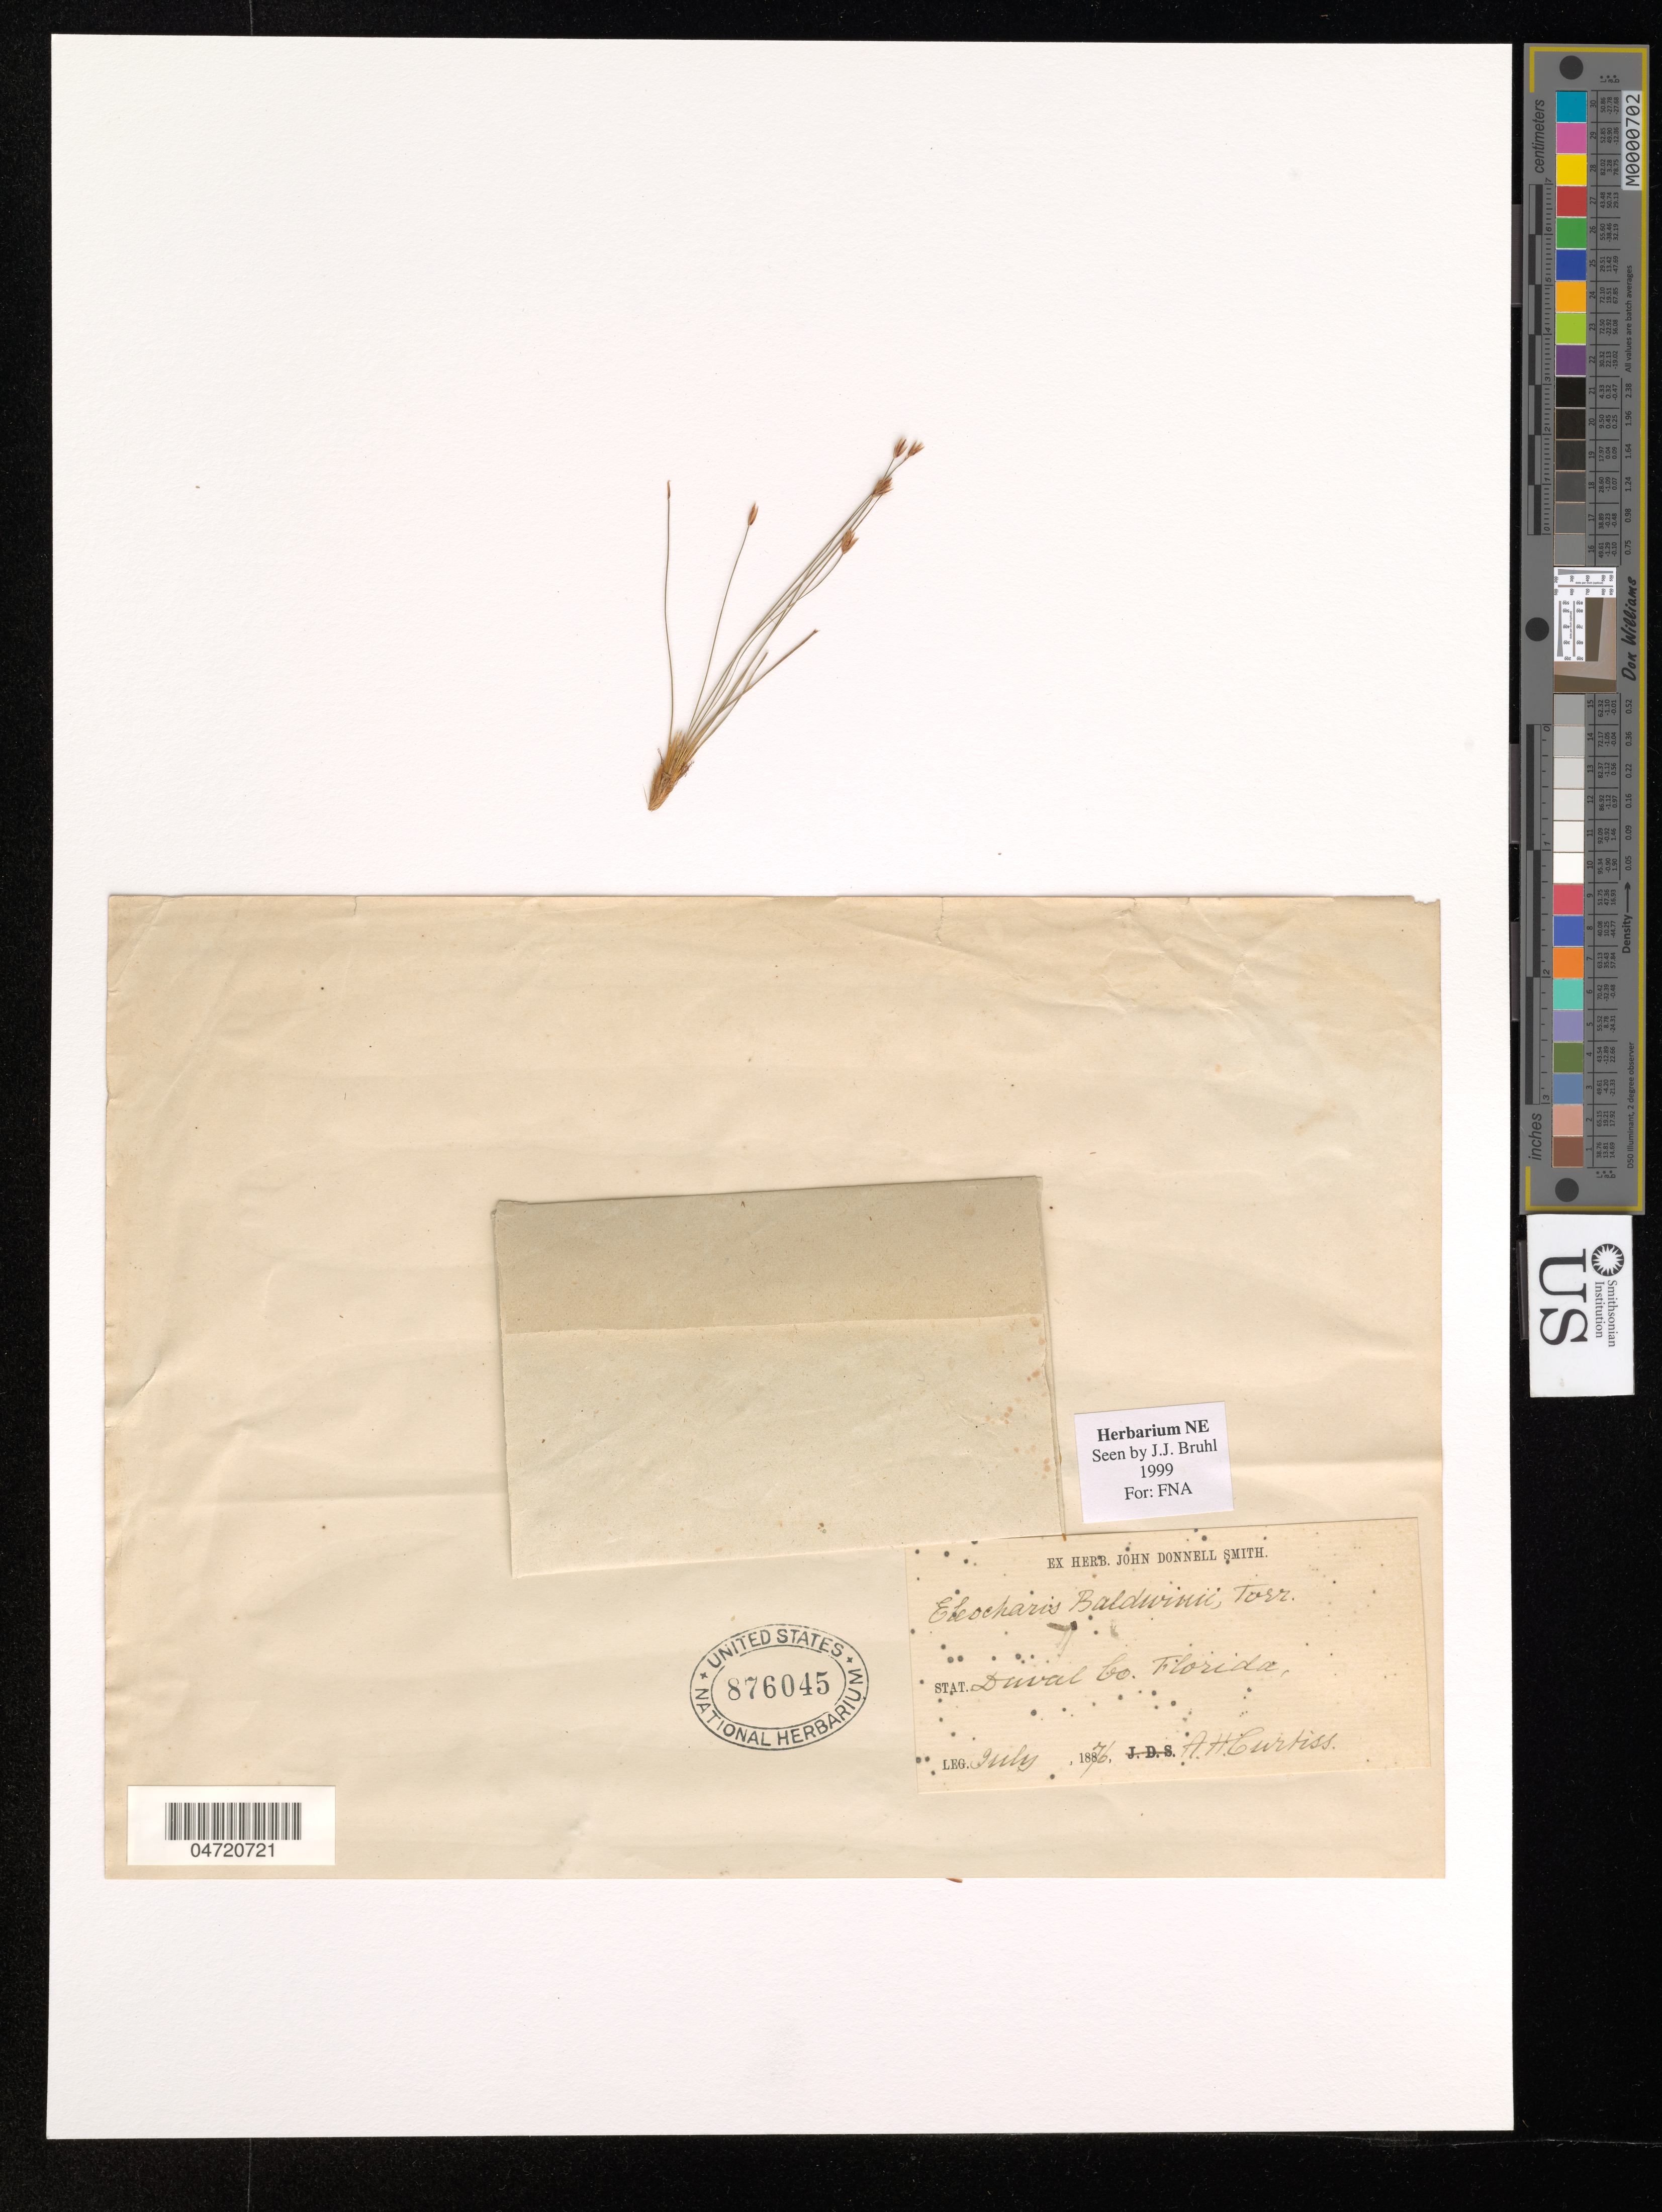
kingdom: Plantae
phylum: Tracheophyta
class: Liliopsida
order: Poales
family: Cyperaceae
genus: Eleocharis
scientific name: Eleocharis baldwinii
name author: (Torr.) Chapm.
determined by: Bruhl, J. J., (NE), University of New England (AUSTRALIA)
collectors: A. H. Curtiss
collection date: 1876-07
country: United States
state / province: Florida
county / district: Duval County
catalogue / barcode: US 876045